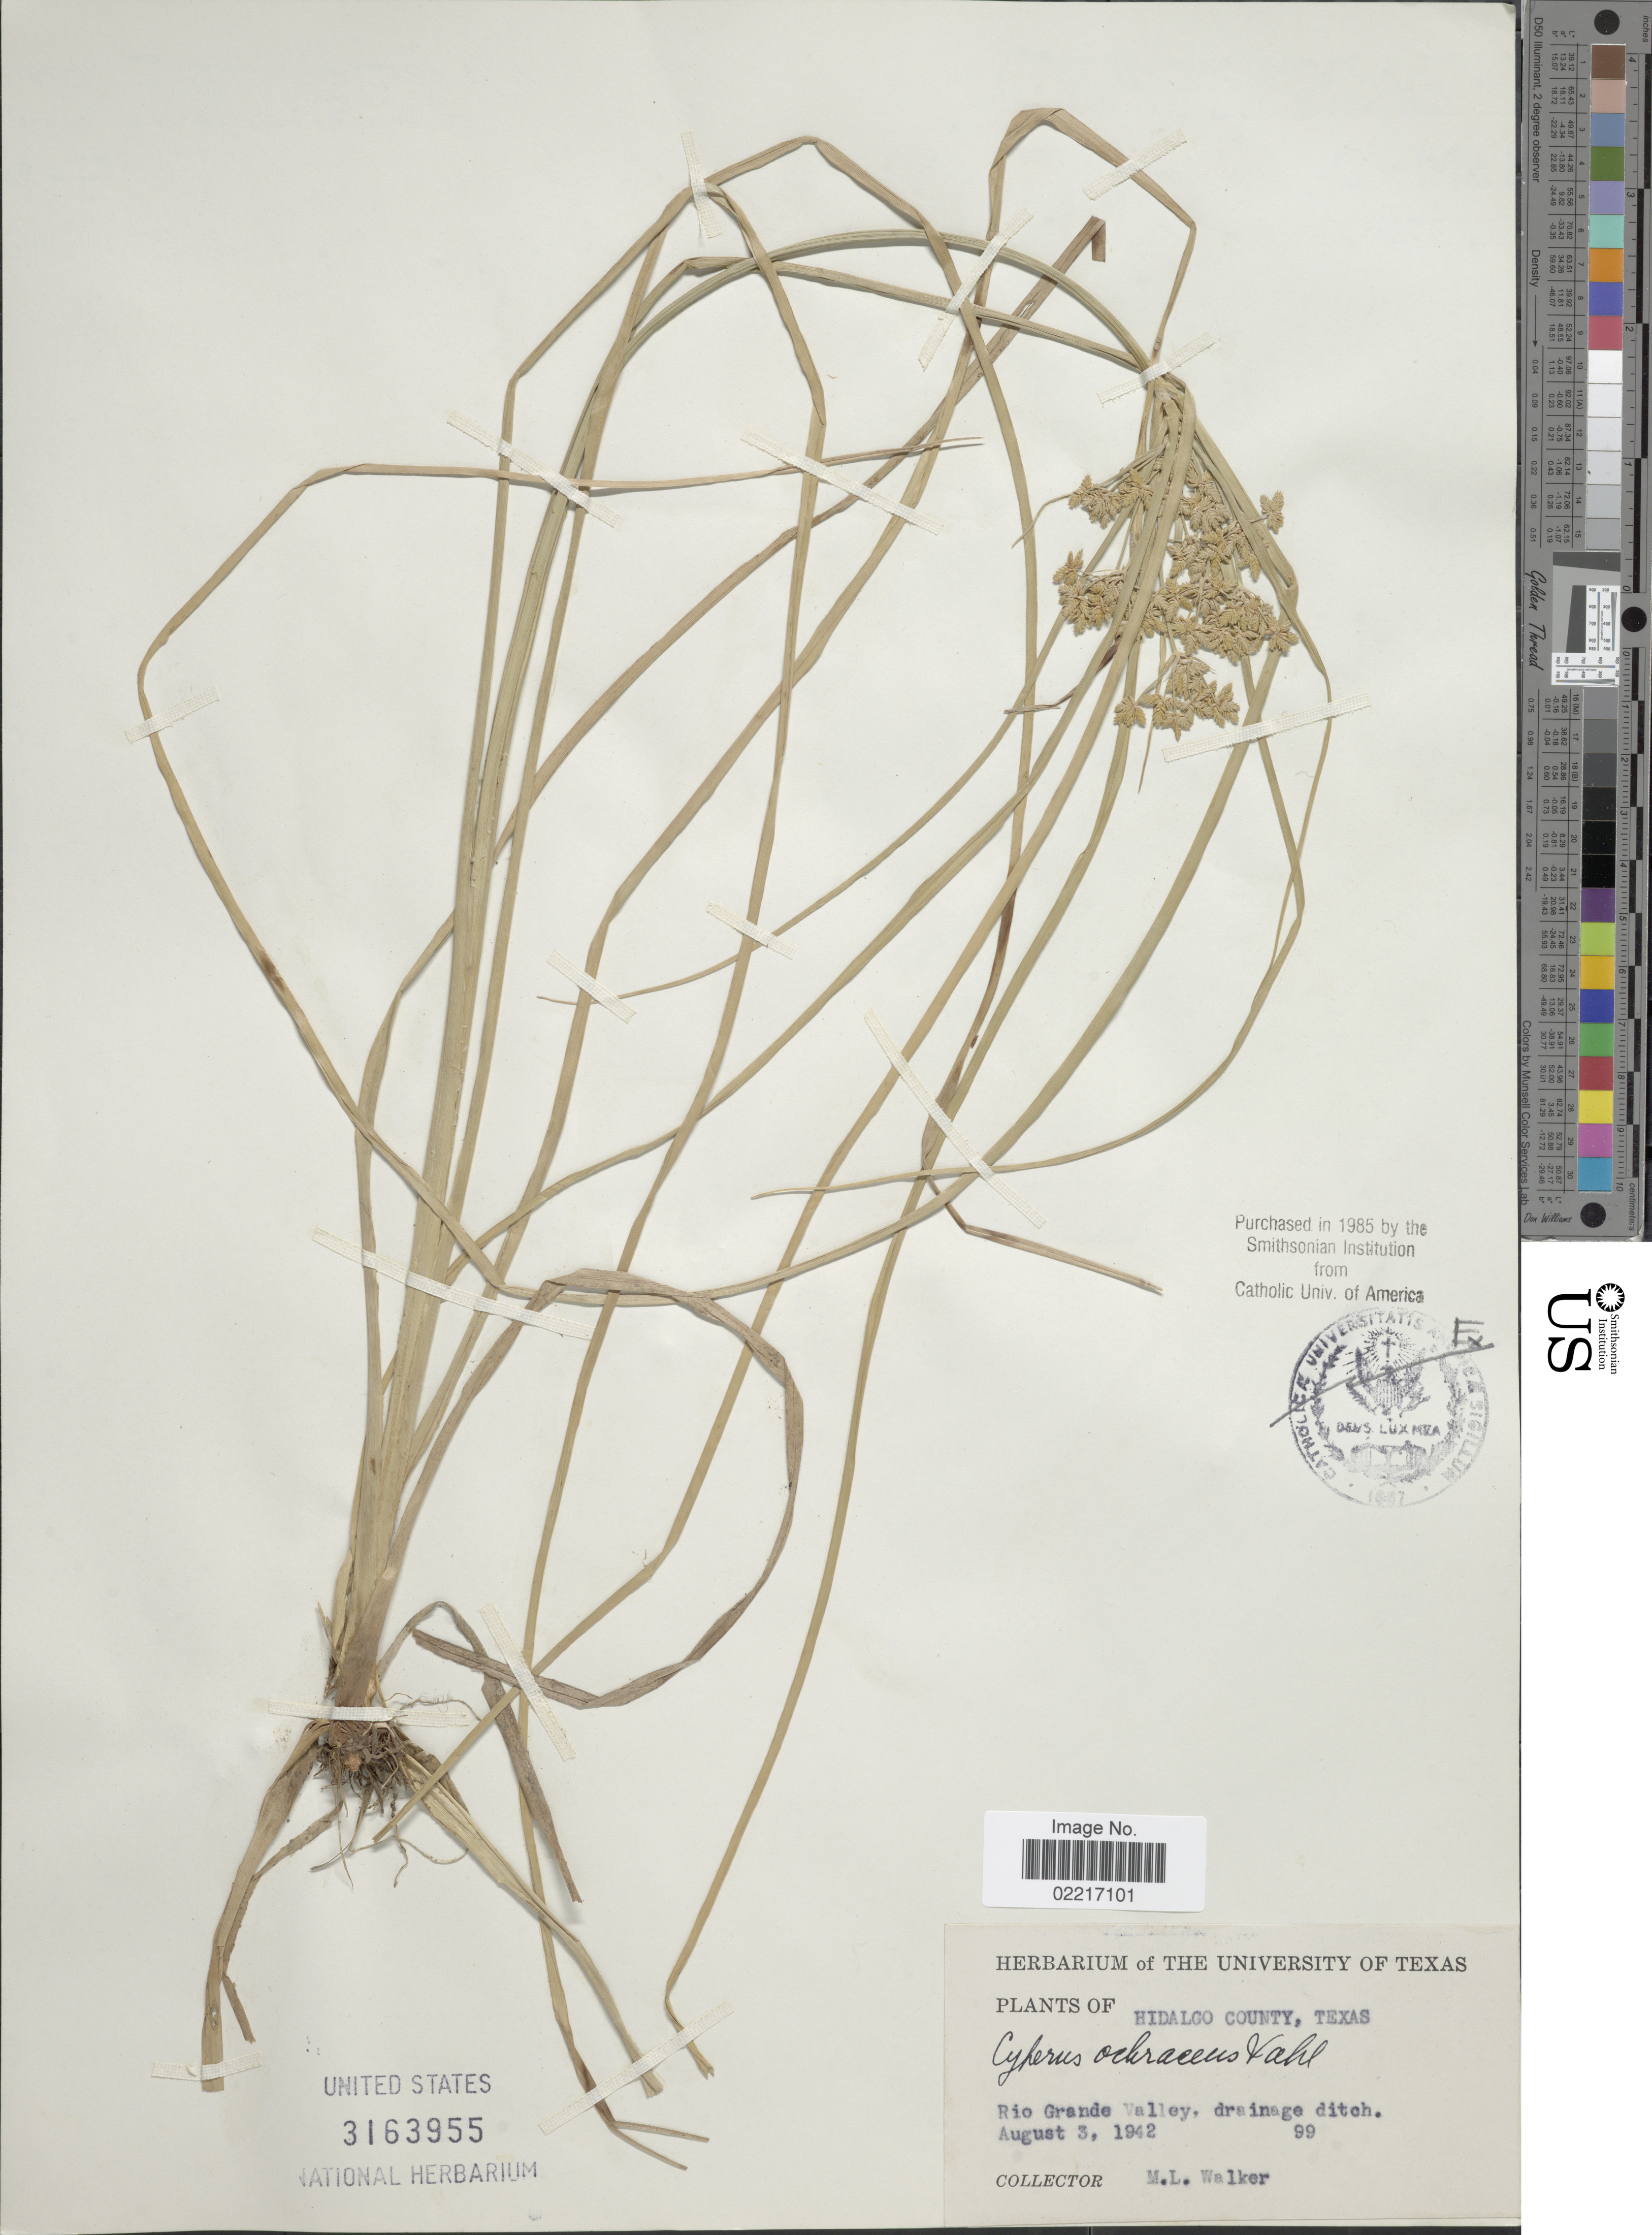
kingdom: Plantae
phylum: Tracheophyta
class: Liliopsida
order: Poales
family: Cyperaceae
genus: Cyperus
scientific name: Cyperus ochraceus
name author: Vahl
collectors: M. Walker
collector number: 99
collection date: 1942-08-03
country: United States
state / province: Texas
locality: Hidalgo County, Rio Grande Valley, drainage ditch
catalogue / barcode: US 3163955